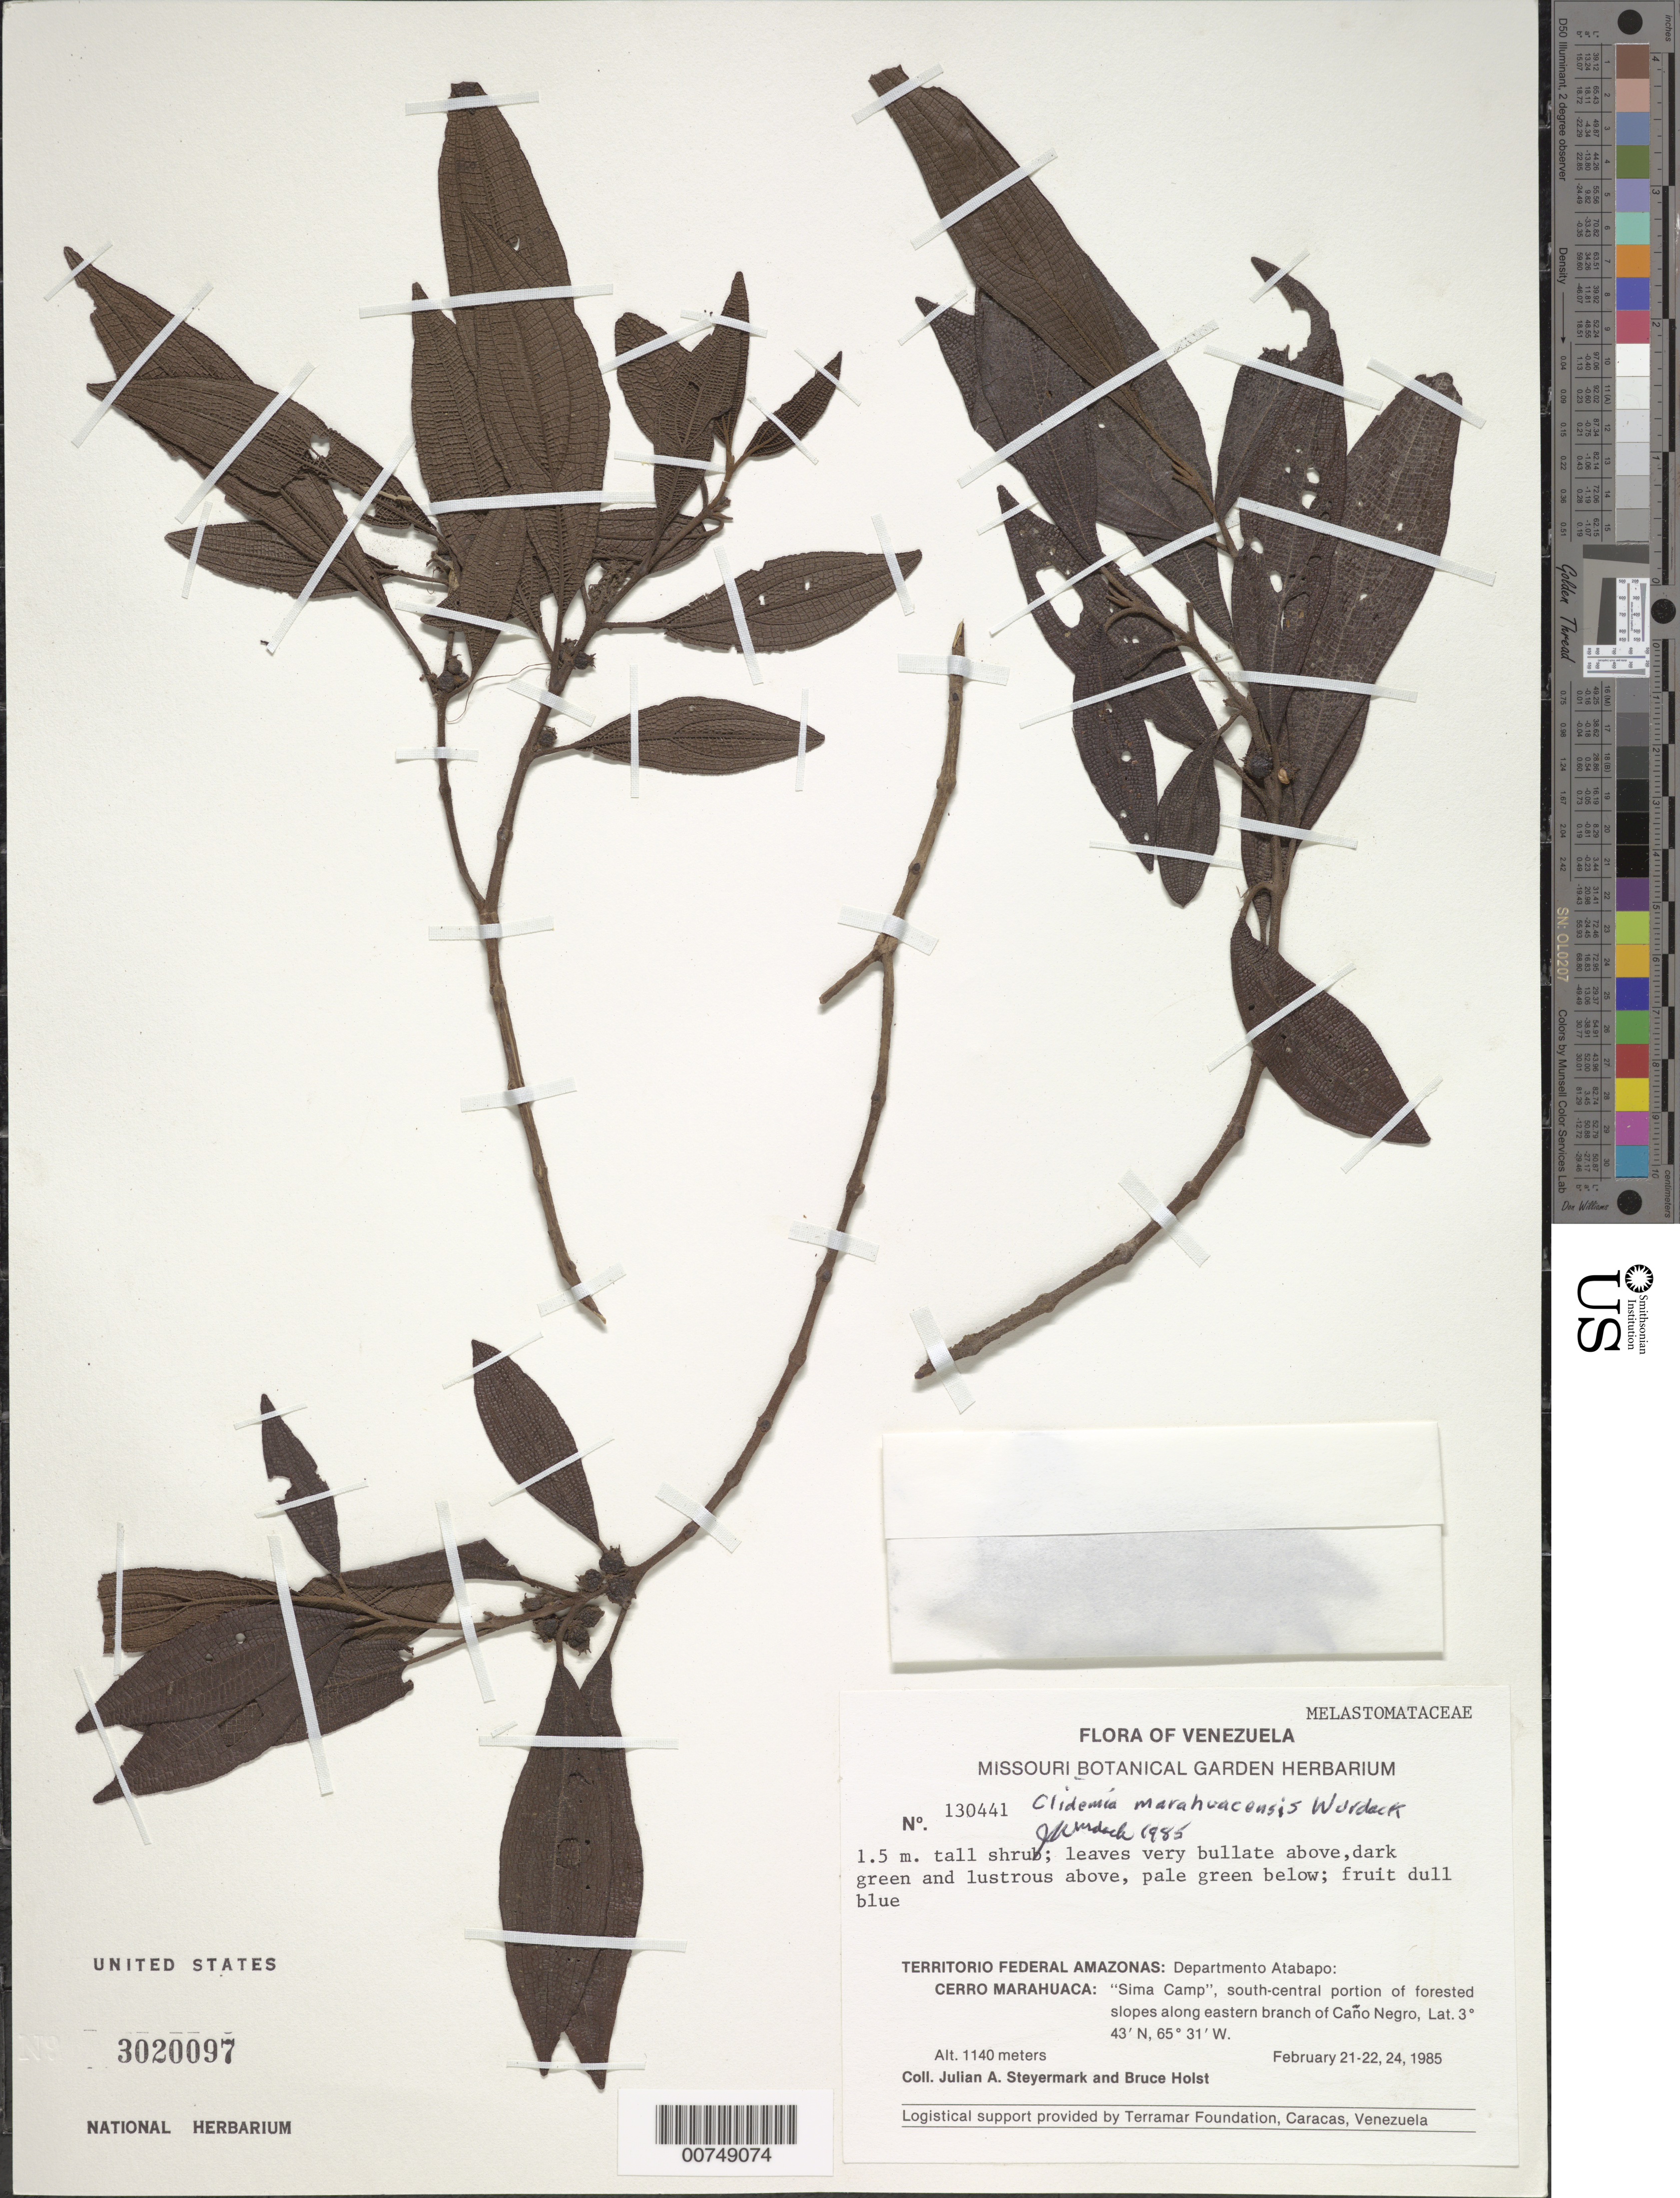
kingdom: Plantae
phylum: Tracheophyta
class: Magnoliopsida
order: Myrtales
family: Melastomataceae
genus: Clidemia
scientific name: Clidemia marahuacensis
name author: Wurdack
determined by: Wurdack, John J., (US), US (UNITED STATES)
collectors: J. Steyermark & B. Holst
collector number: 130441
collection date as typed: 21-Feb-85 to 24-Feb-85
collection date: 1985-02-21/1985-02-24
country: Venezuela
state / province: Amazonas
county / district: Atabapo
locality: Cerro Marahuaca, "Sima Camp", south-central portion of slopes along eastern branch of Caño Negro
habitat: Forested slopes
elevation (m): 1140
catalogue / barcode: US 3020097